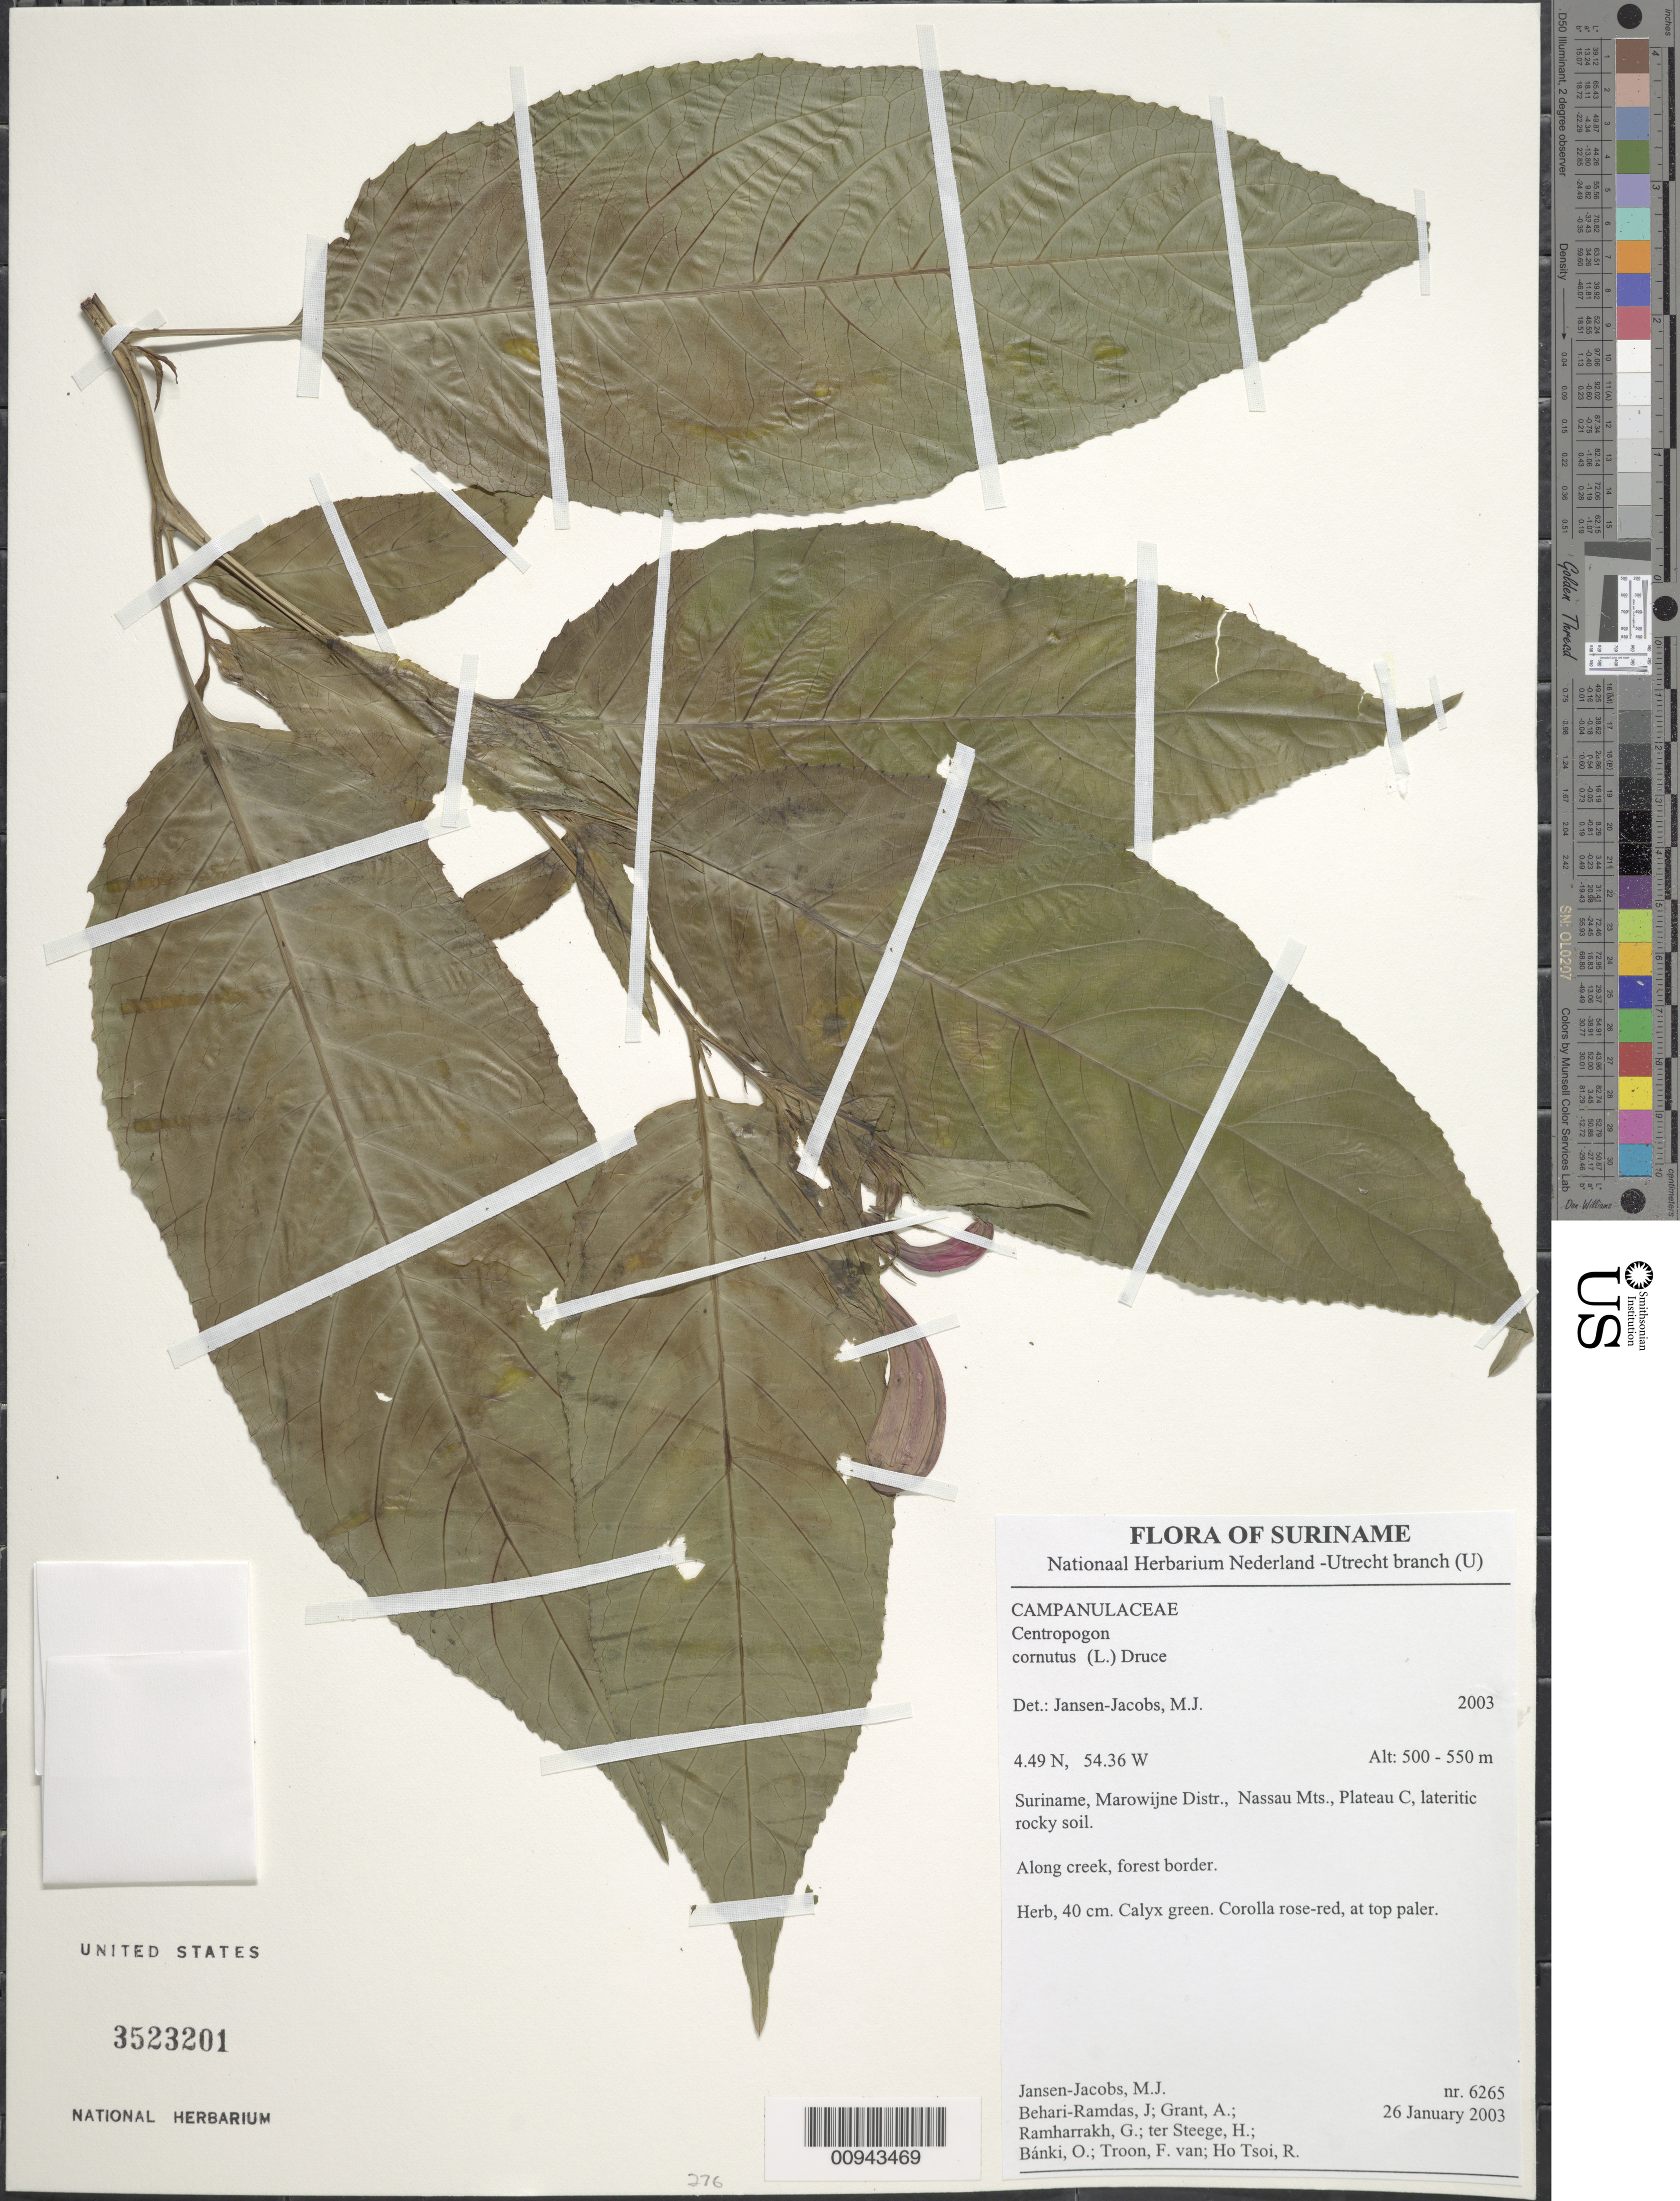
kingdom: Plantae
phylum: Tracheophyta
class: Magnoliopsida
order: Asterales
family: Campanulaceae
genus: Centropogon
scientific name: Centropogon cornutus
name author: (L.) Druce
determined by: Jansen-Jacobs, M. J., (U), Nationaal Herbarium Nederland, Utrecht University branch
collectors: M. J. Jansen-Jacobs, J. Behari-Ramdas, A. Grant, G. Ramharrakh, H. ter Steege, O. Bánki, F. Van Troon & R. Ho Tsoi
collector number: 6265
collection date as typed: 26-Jan-03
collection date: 2003-01-26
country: Suriname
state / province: Marowijne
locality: Nassau Mts., Plateau C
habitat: Lateritic rocky soil. Along creek, forest border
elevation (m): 500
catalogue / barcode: US 3523201